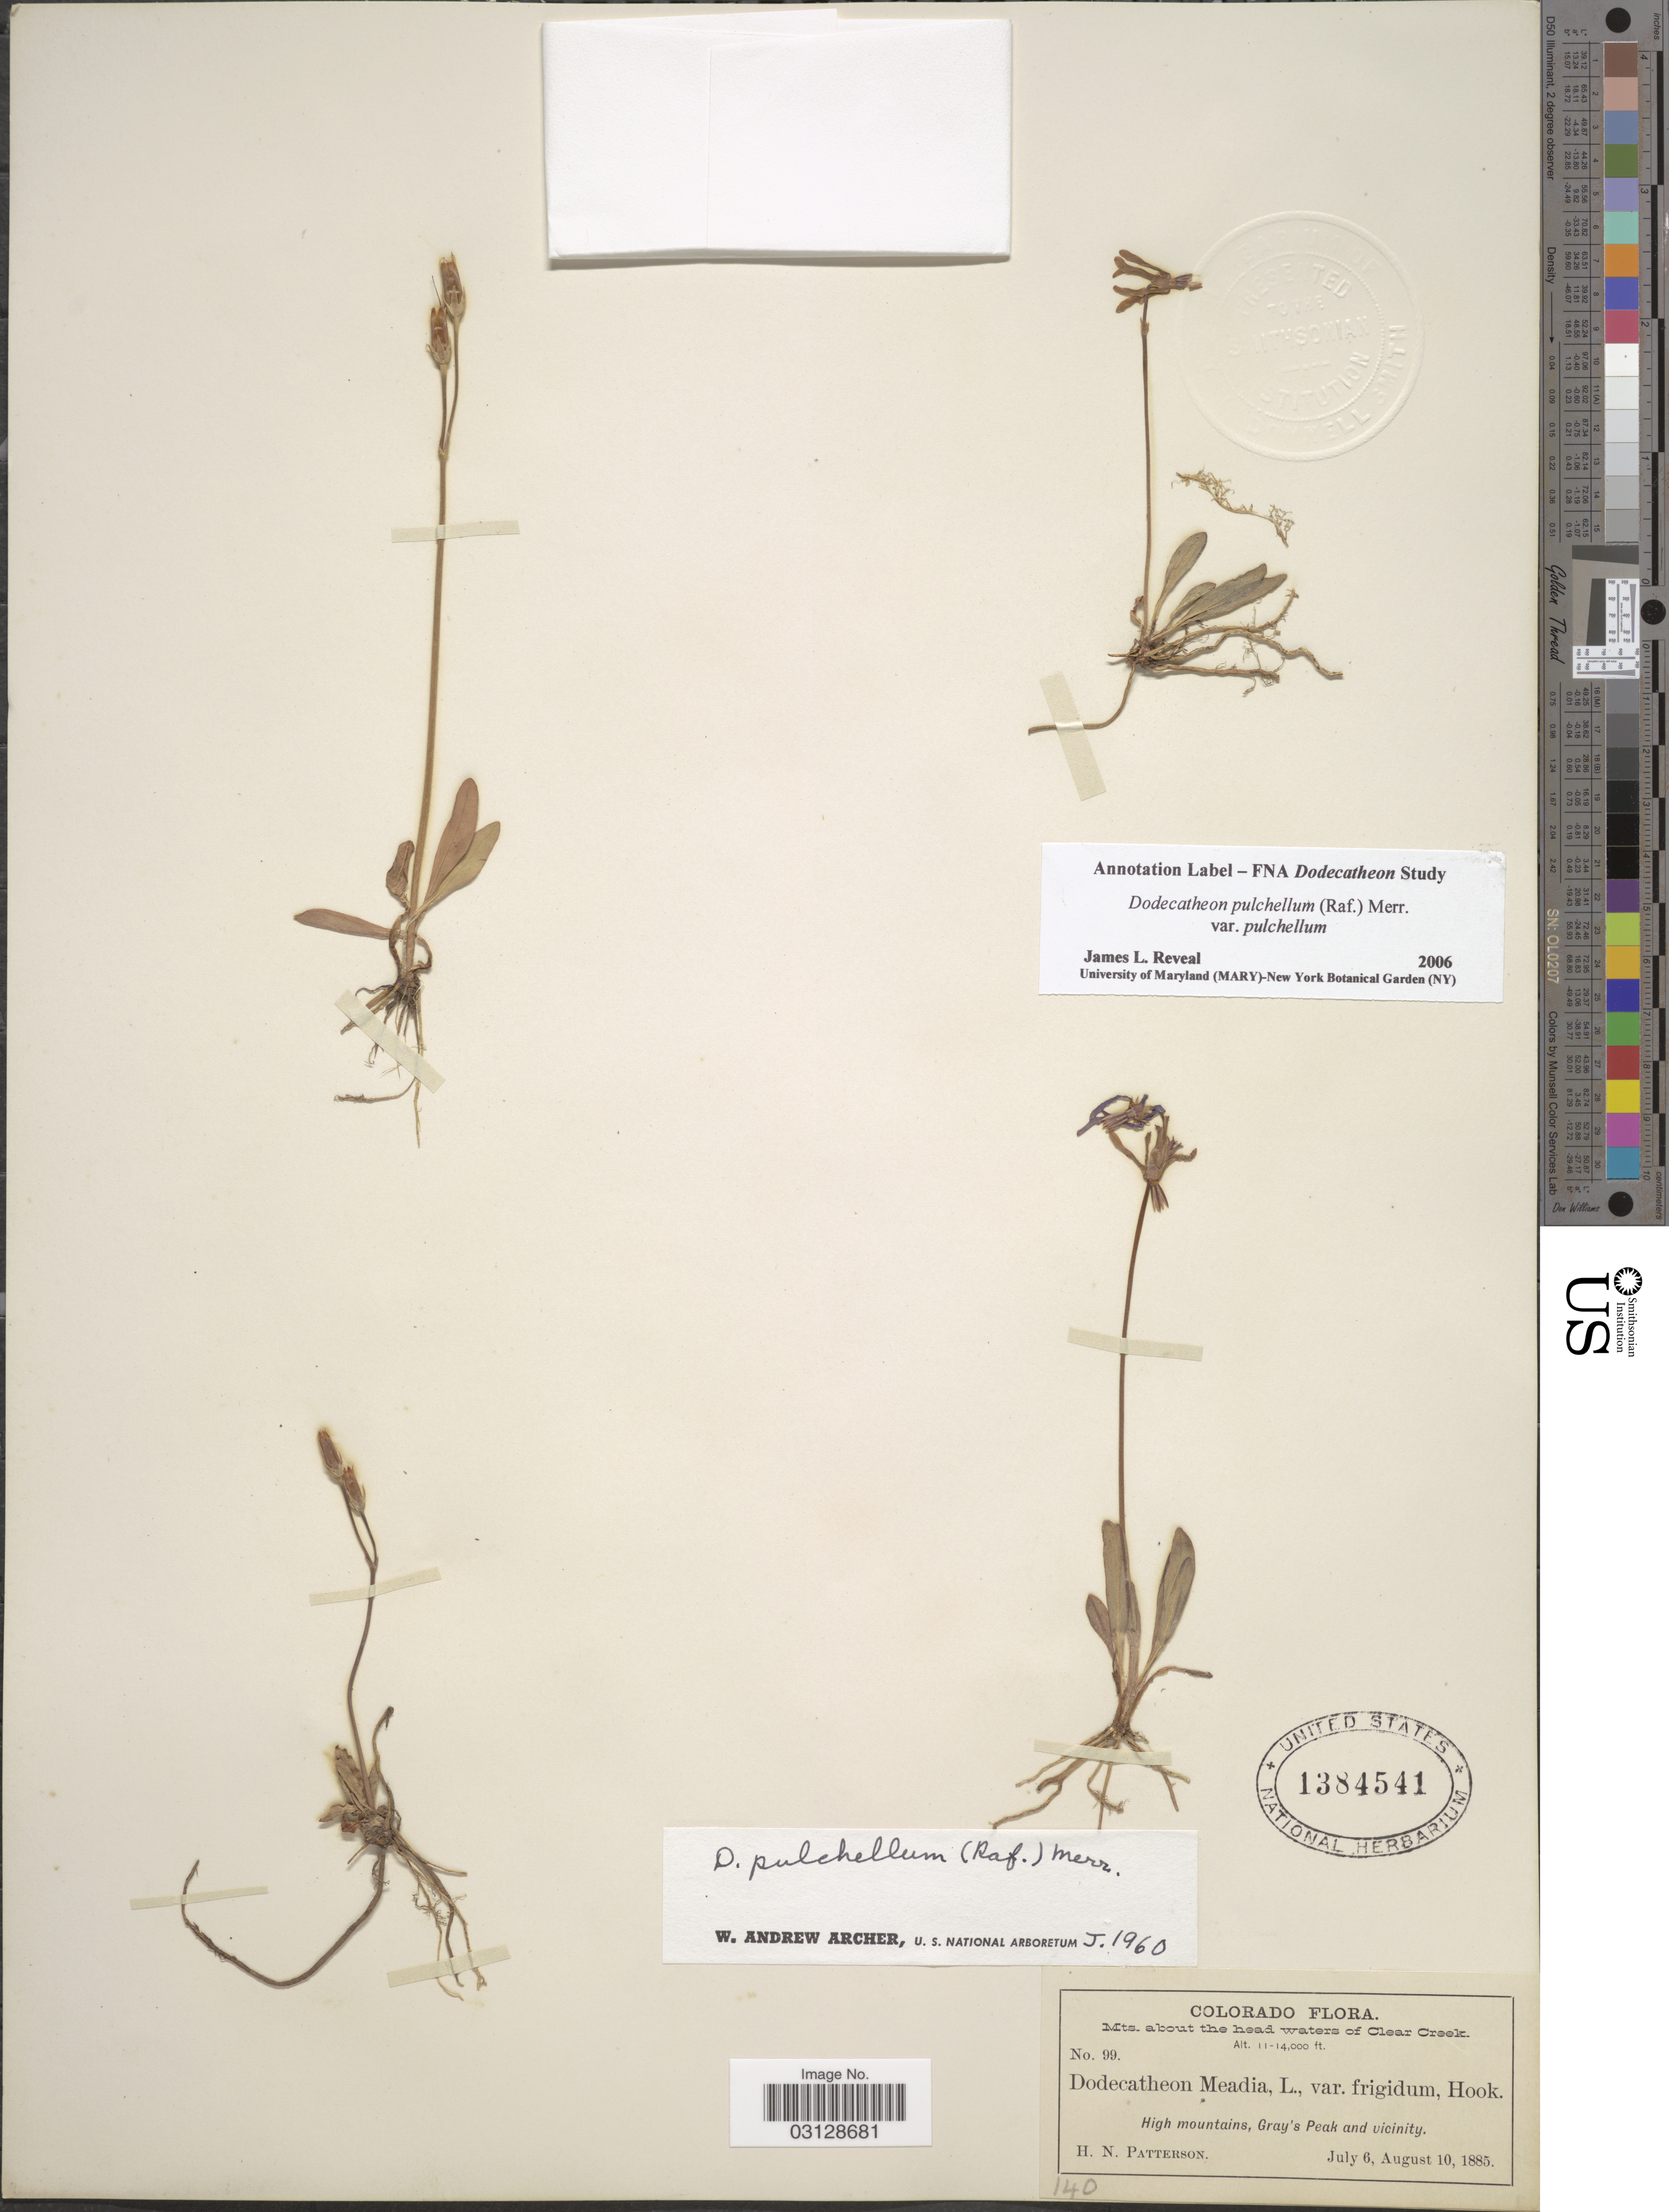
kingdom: Plantae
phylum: Tracheophyta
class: Magnoliopsida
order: Ericales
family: Primulaceae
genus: Dodecatheon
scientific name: Dodecatheon pulchellum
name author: (Raf.) Merr.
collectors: H. N. Patterson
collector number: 99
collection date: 1885-07-06/1885-08-10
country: United States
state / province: Colorado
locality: Mts. about the head waters of Clear Creek. High mountains, Gray's Peak and vicinity.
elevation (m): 3353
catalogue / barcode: US 1384541